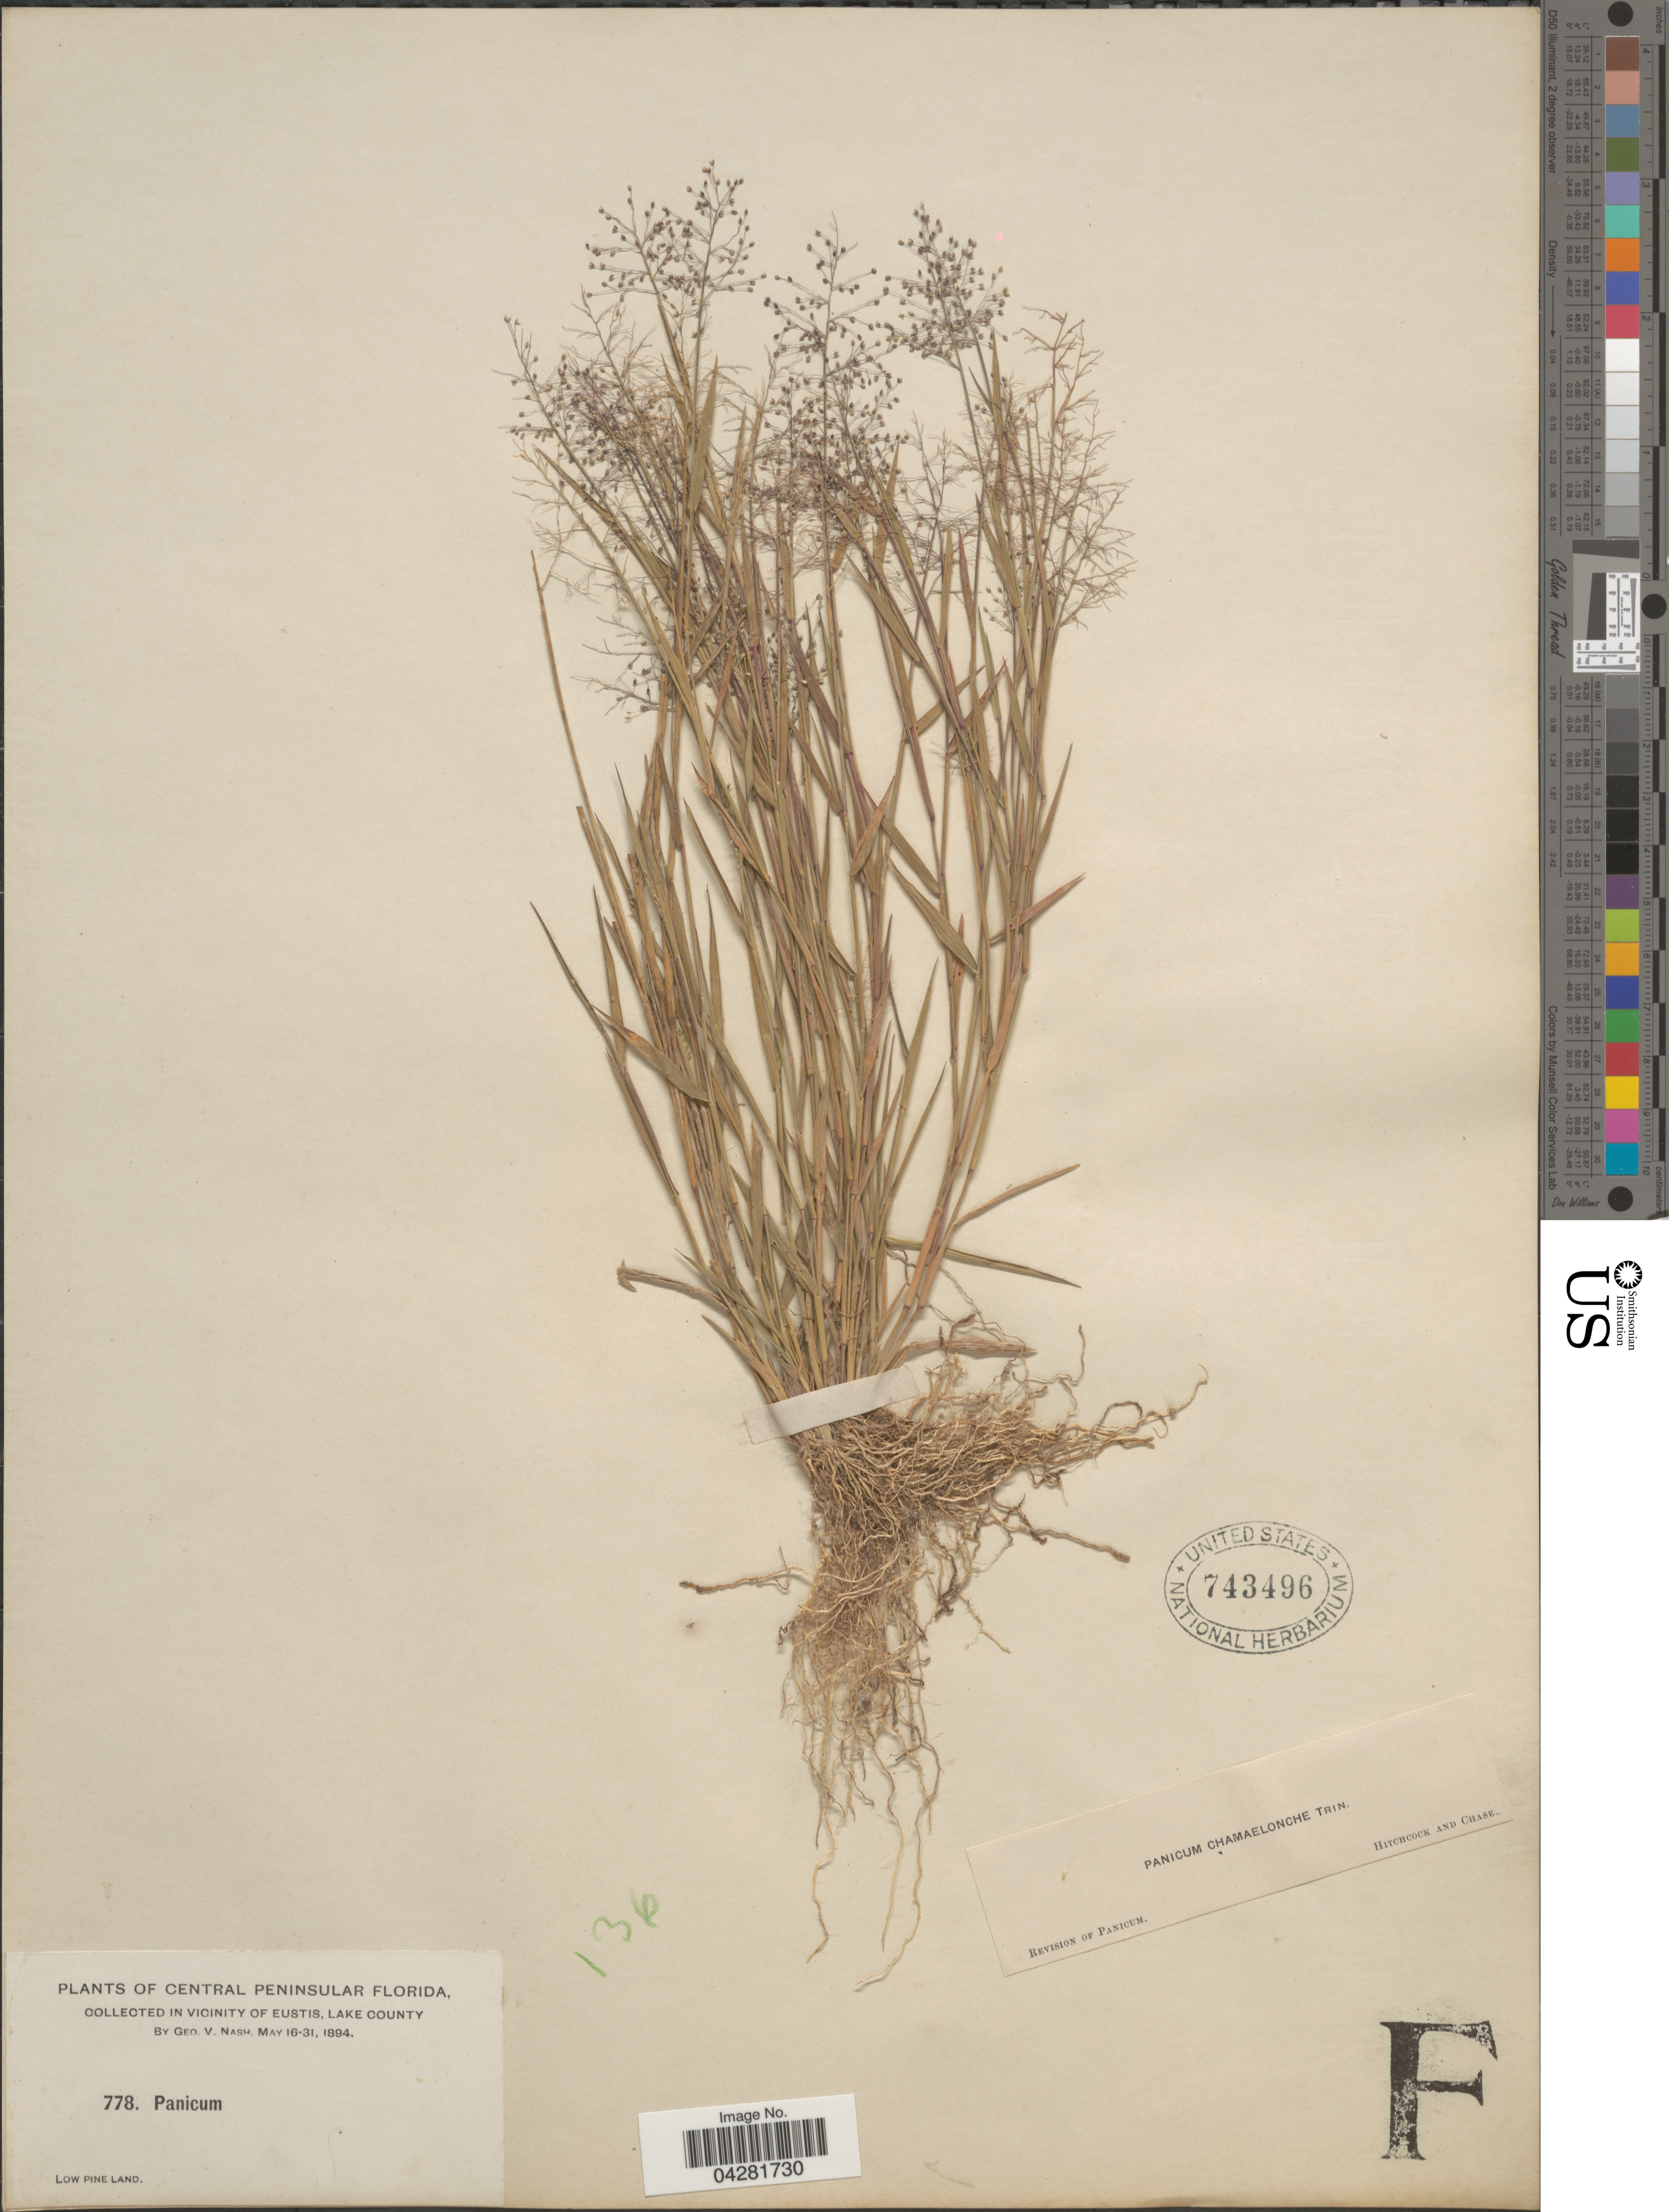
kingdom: Plantae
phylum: Tracheophyta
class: Liliopsida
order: Poales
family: Poaceae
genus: Dichanthelium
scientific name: Dichanthelium ensifolium var. ensifolium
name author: (Baldwin ex Elliot) Gould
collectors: G. V. Nash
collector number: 778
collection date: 1894-05-16/1894-05-31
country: United States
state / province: Florida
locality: Central Peninsular Florida, in vicinity of Eustis, Lake County.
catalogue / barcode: US 743496